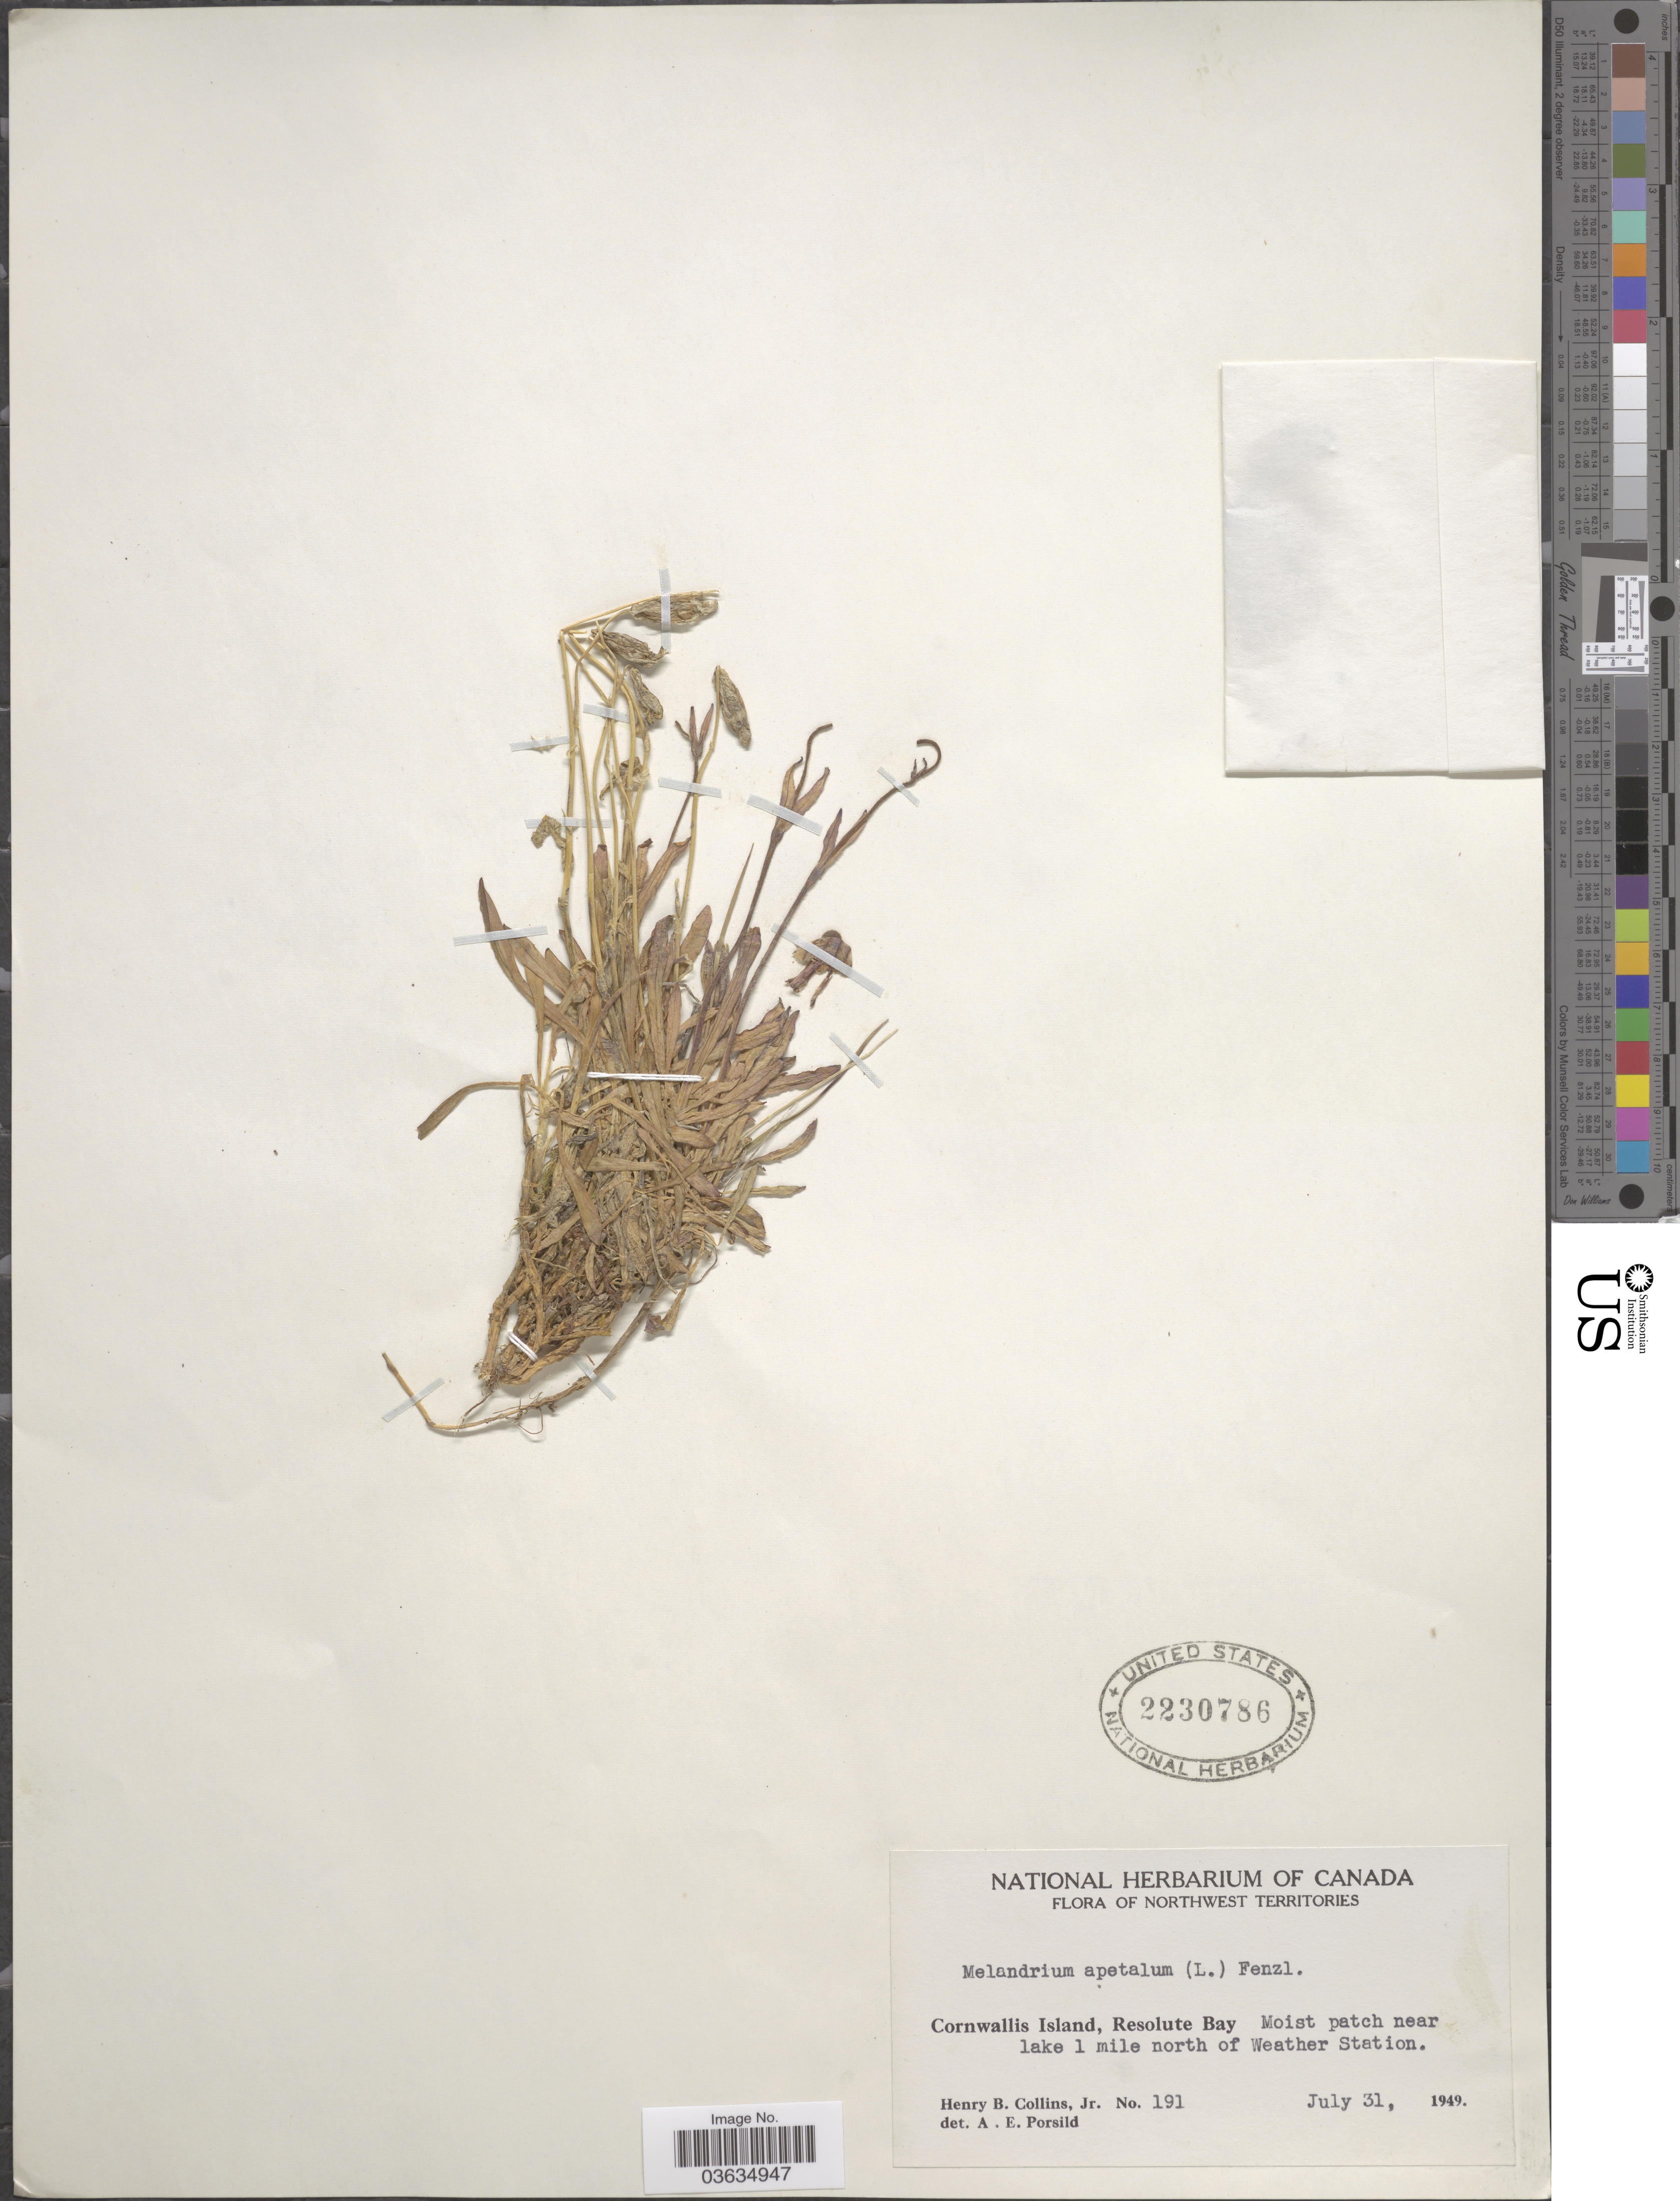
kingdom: Plantae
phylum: Tracheophyta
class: Magnoliopsida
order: Caryophyllales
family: Caryophyllaceae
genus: Silene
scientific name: Silene uralensis subsp. uralensis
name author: (Rupr.) Bocquet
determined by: Strong, Mark T., (BOT), Smithsonian Institution - National Museum of Natural History (UNITED STATES)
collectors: H. Collins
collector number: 191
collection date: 1949-07-31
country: Canada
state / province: Northwest Territories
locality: Cornwallis Island, Resolute Bay. Moist patch near lake 1 mile north of Weather Station.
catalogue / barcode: US 2230786